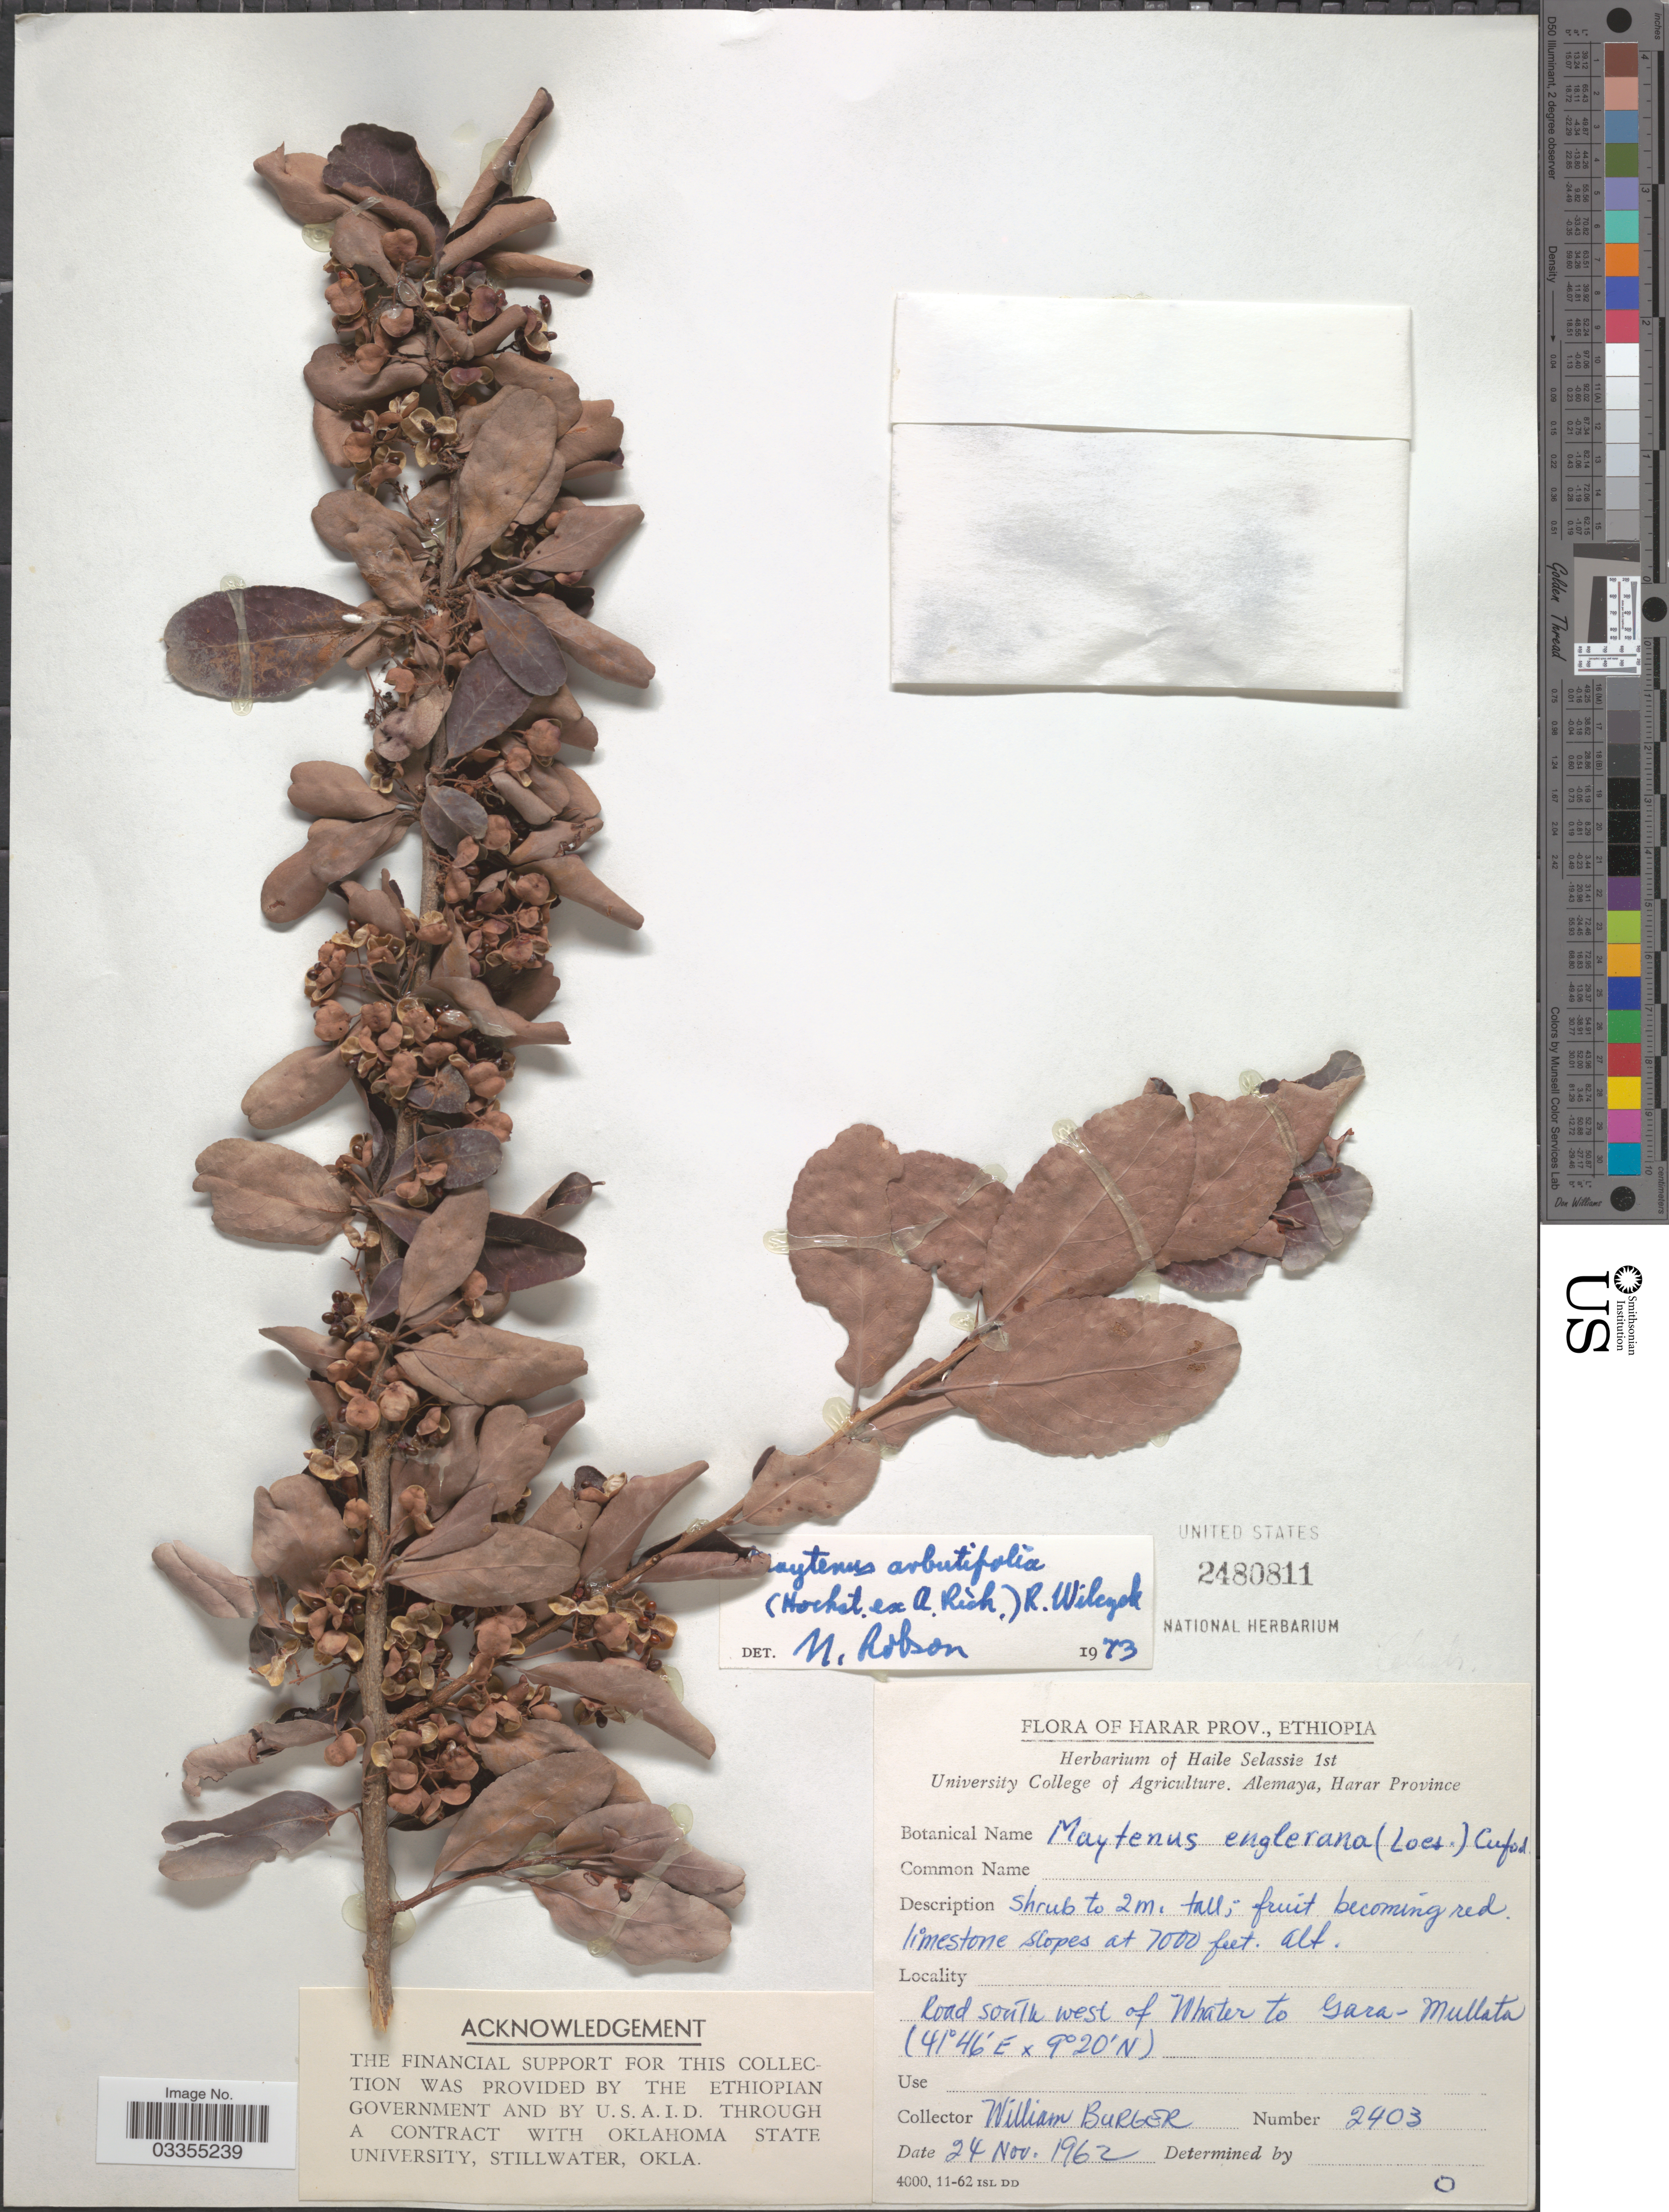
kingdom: Plantae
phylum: Tracheophyta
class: Magnoliopsida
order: Celastrales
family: Celastraceae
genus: Maytenus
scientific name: Maytenus arbutifolia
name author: (A. Rich.) R. Wilczek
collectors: W. Burger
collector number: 2403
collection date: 1962-11-24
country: Ethiopia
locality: Harar Prov. Road south west of Whater to Gara-Mullata.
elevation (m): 2134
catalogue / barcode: US 2480811